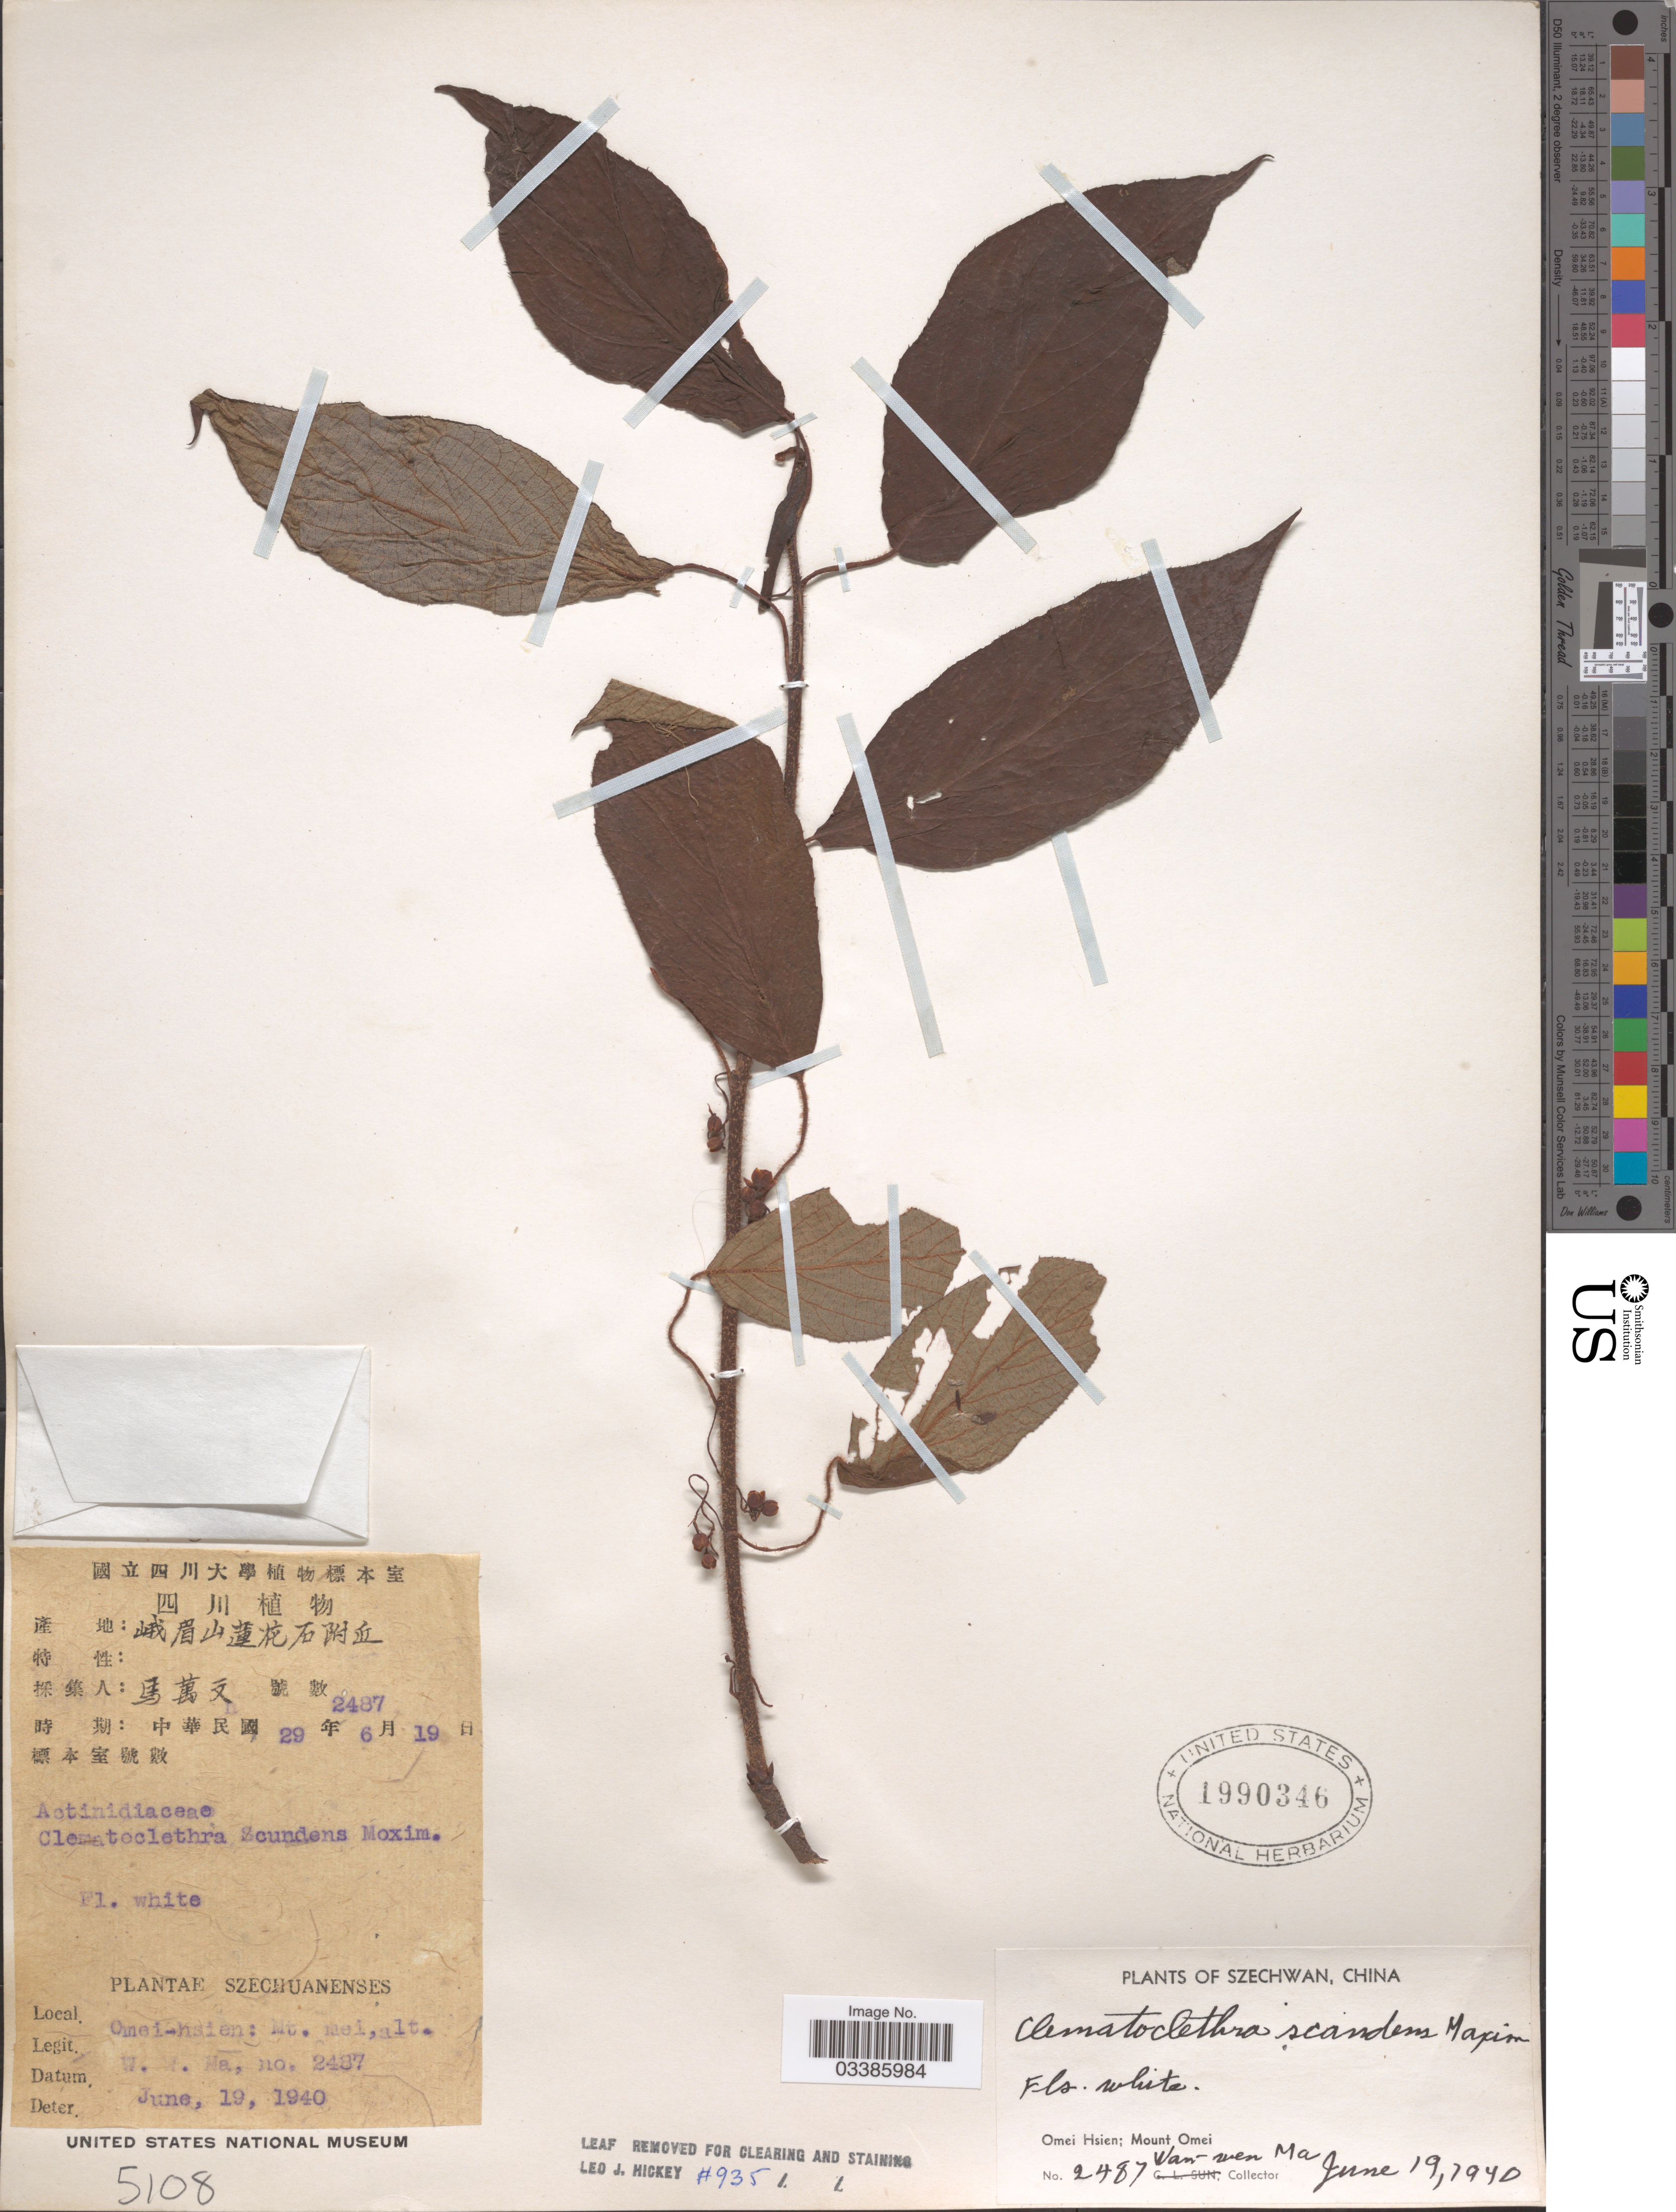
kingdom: Plantae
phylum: Tracheophyta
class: Magnoliopsida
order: Ericales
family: Actinidiaceae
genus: Clematoclethra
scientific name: Clematoclethra lasioclada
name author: Maxim.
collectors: W. Ma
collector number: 2487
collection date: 1940-06-19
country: China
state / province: Sichuan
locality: Szechuanenses. Omei Hsien; Mount Omei.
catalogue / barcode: US 1990346